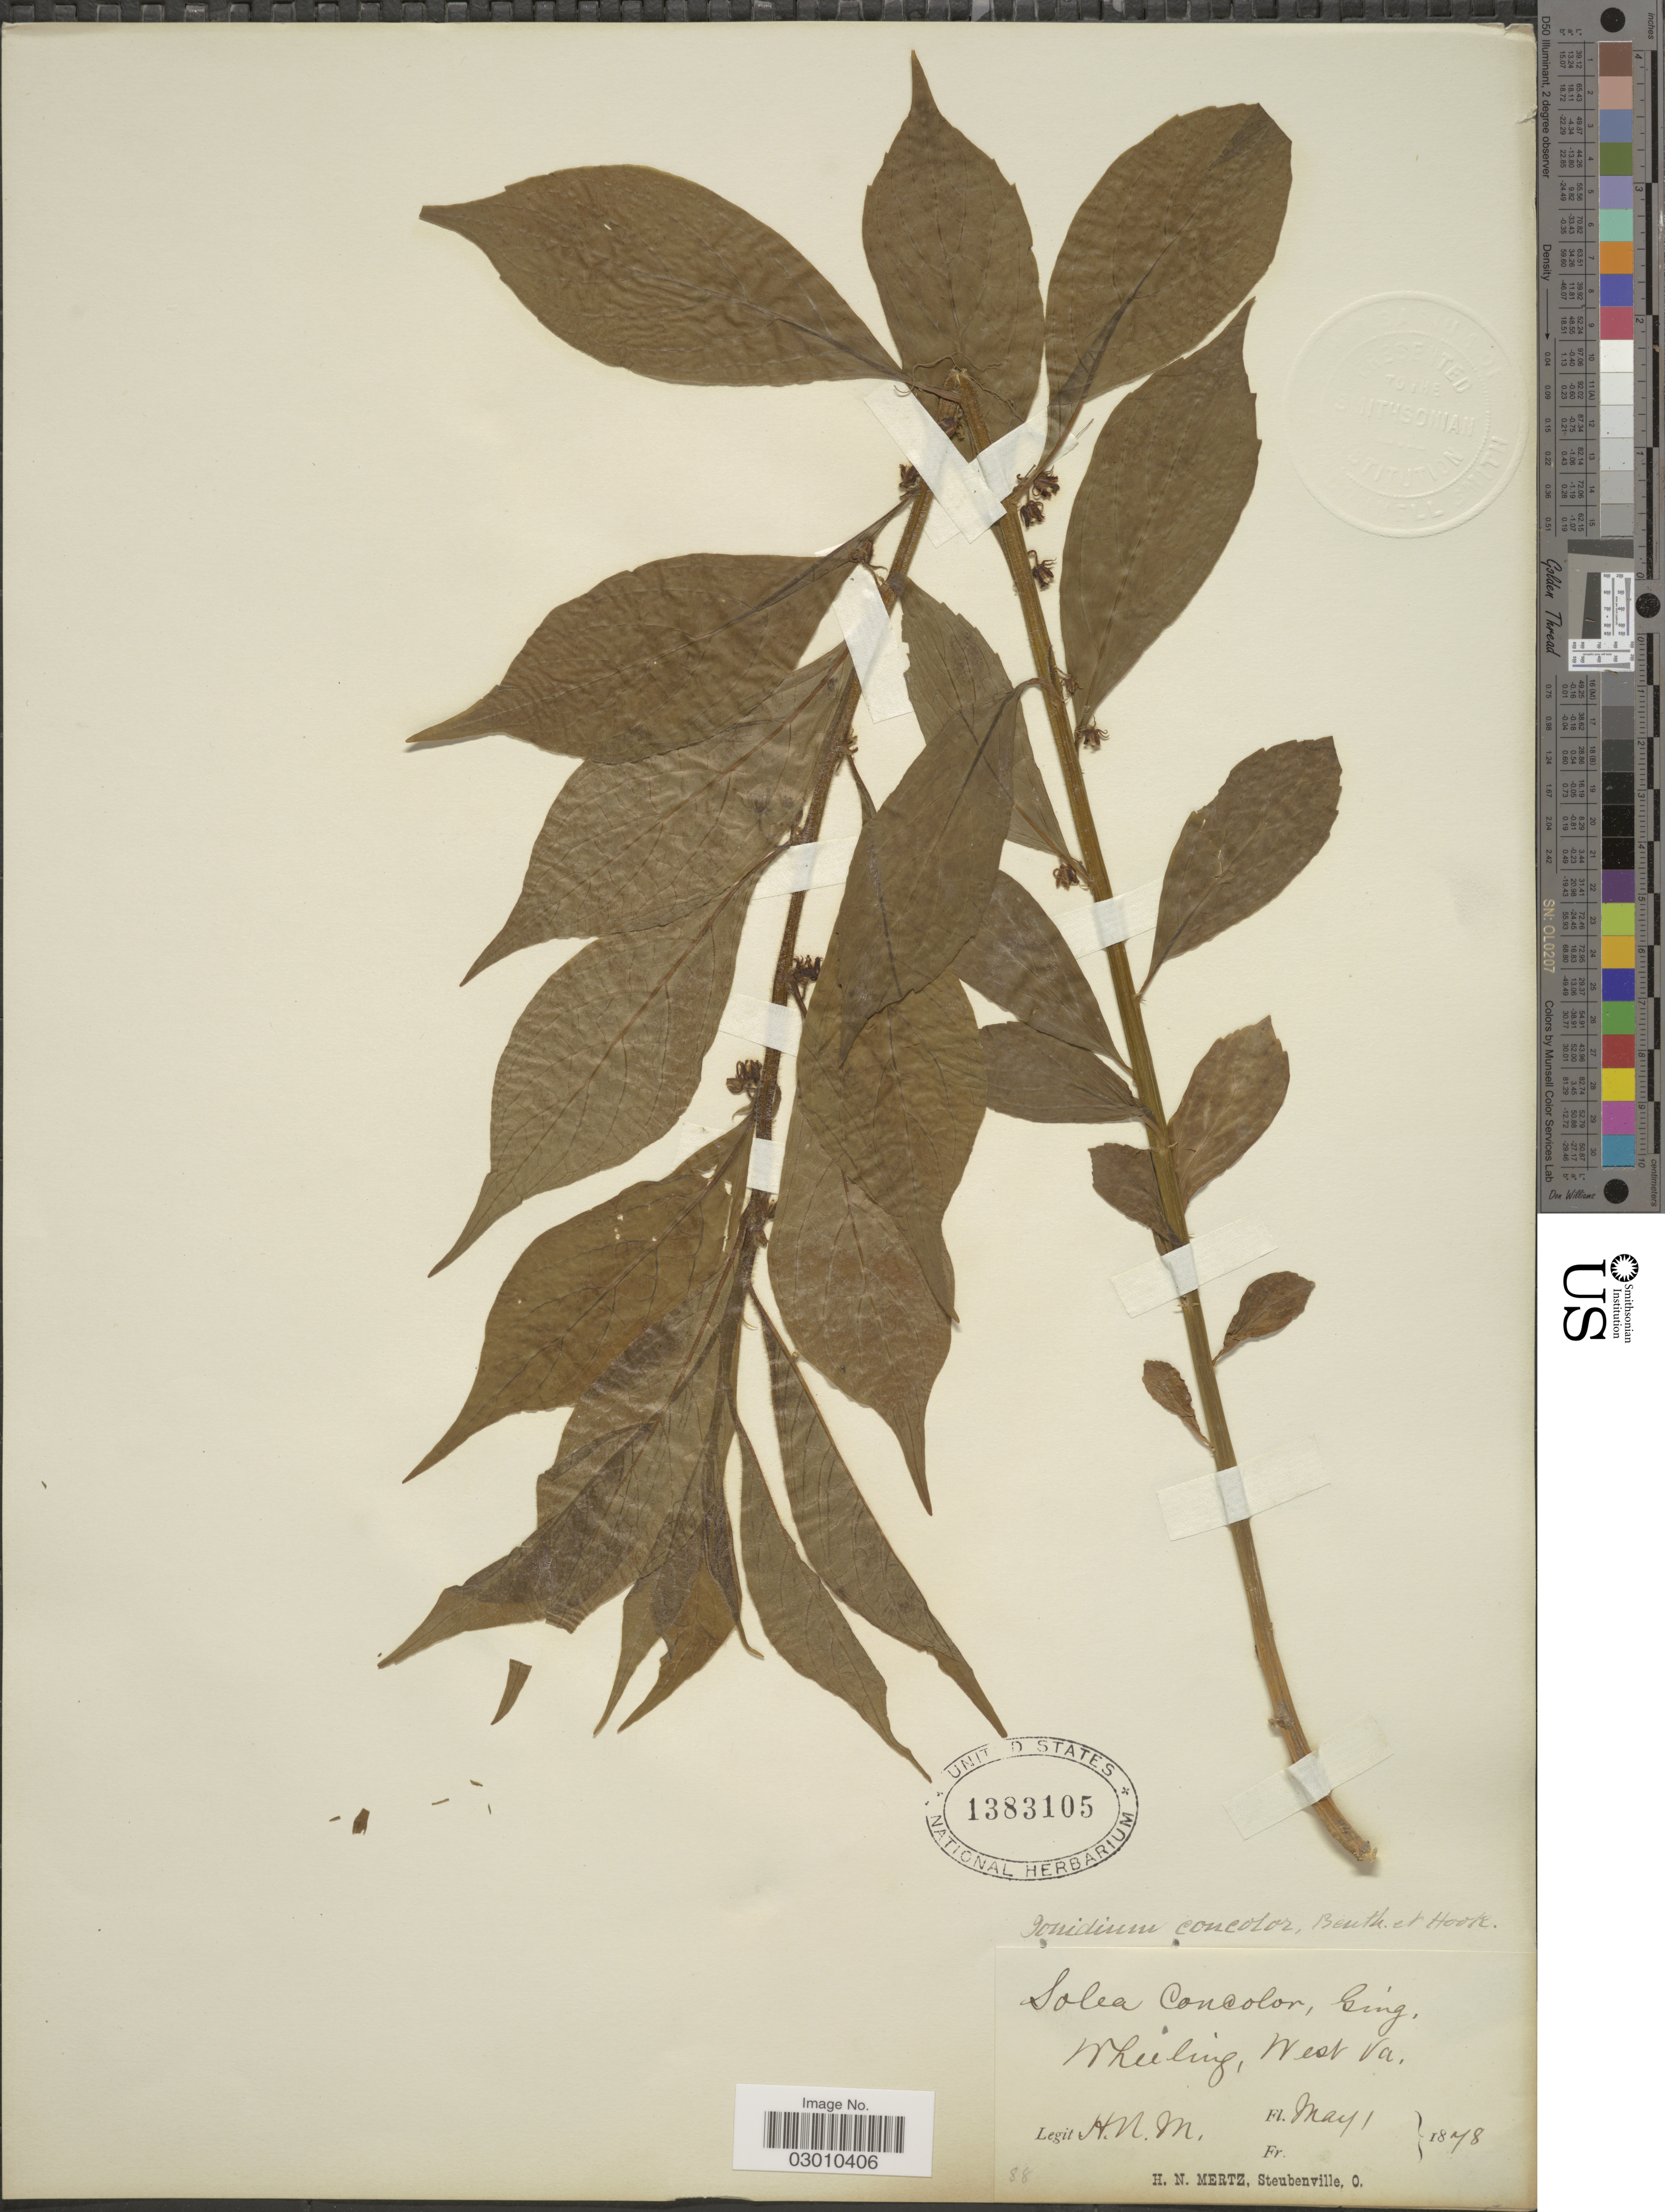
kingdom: Plantae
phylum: Tracheophyta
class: Magnoliopsida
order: Malpighiales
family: Violaceae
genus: Cubelium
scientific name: Cubelium concolor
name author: (T.F. Forst.) Raf. ex Britton & A. Br.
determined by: Strong, Mark T., (BOT), Smithsonian Institution - National Museum of Natural History (UNITED STATES)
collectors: H. Mertz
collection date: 1878-05-01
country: United States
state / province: West Virginia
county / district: Ohio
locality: Wheeling.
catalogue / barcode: US 1383105